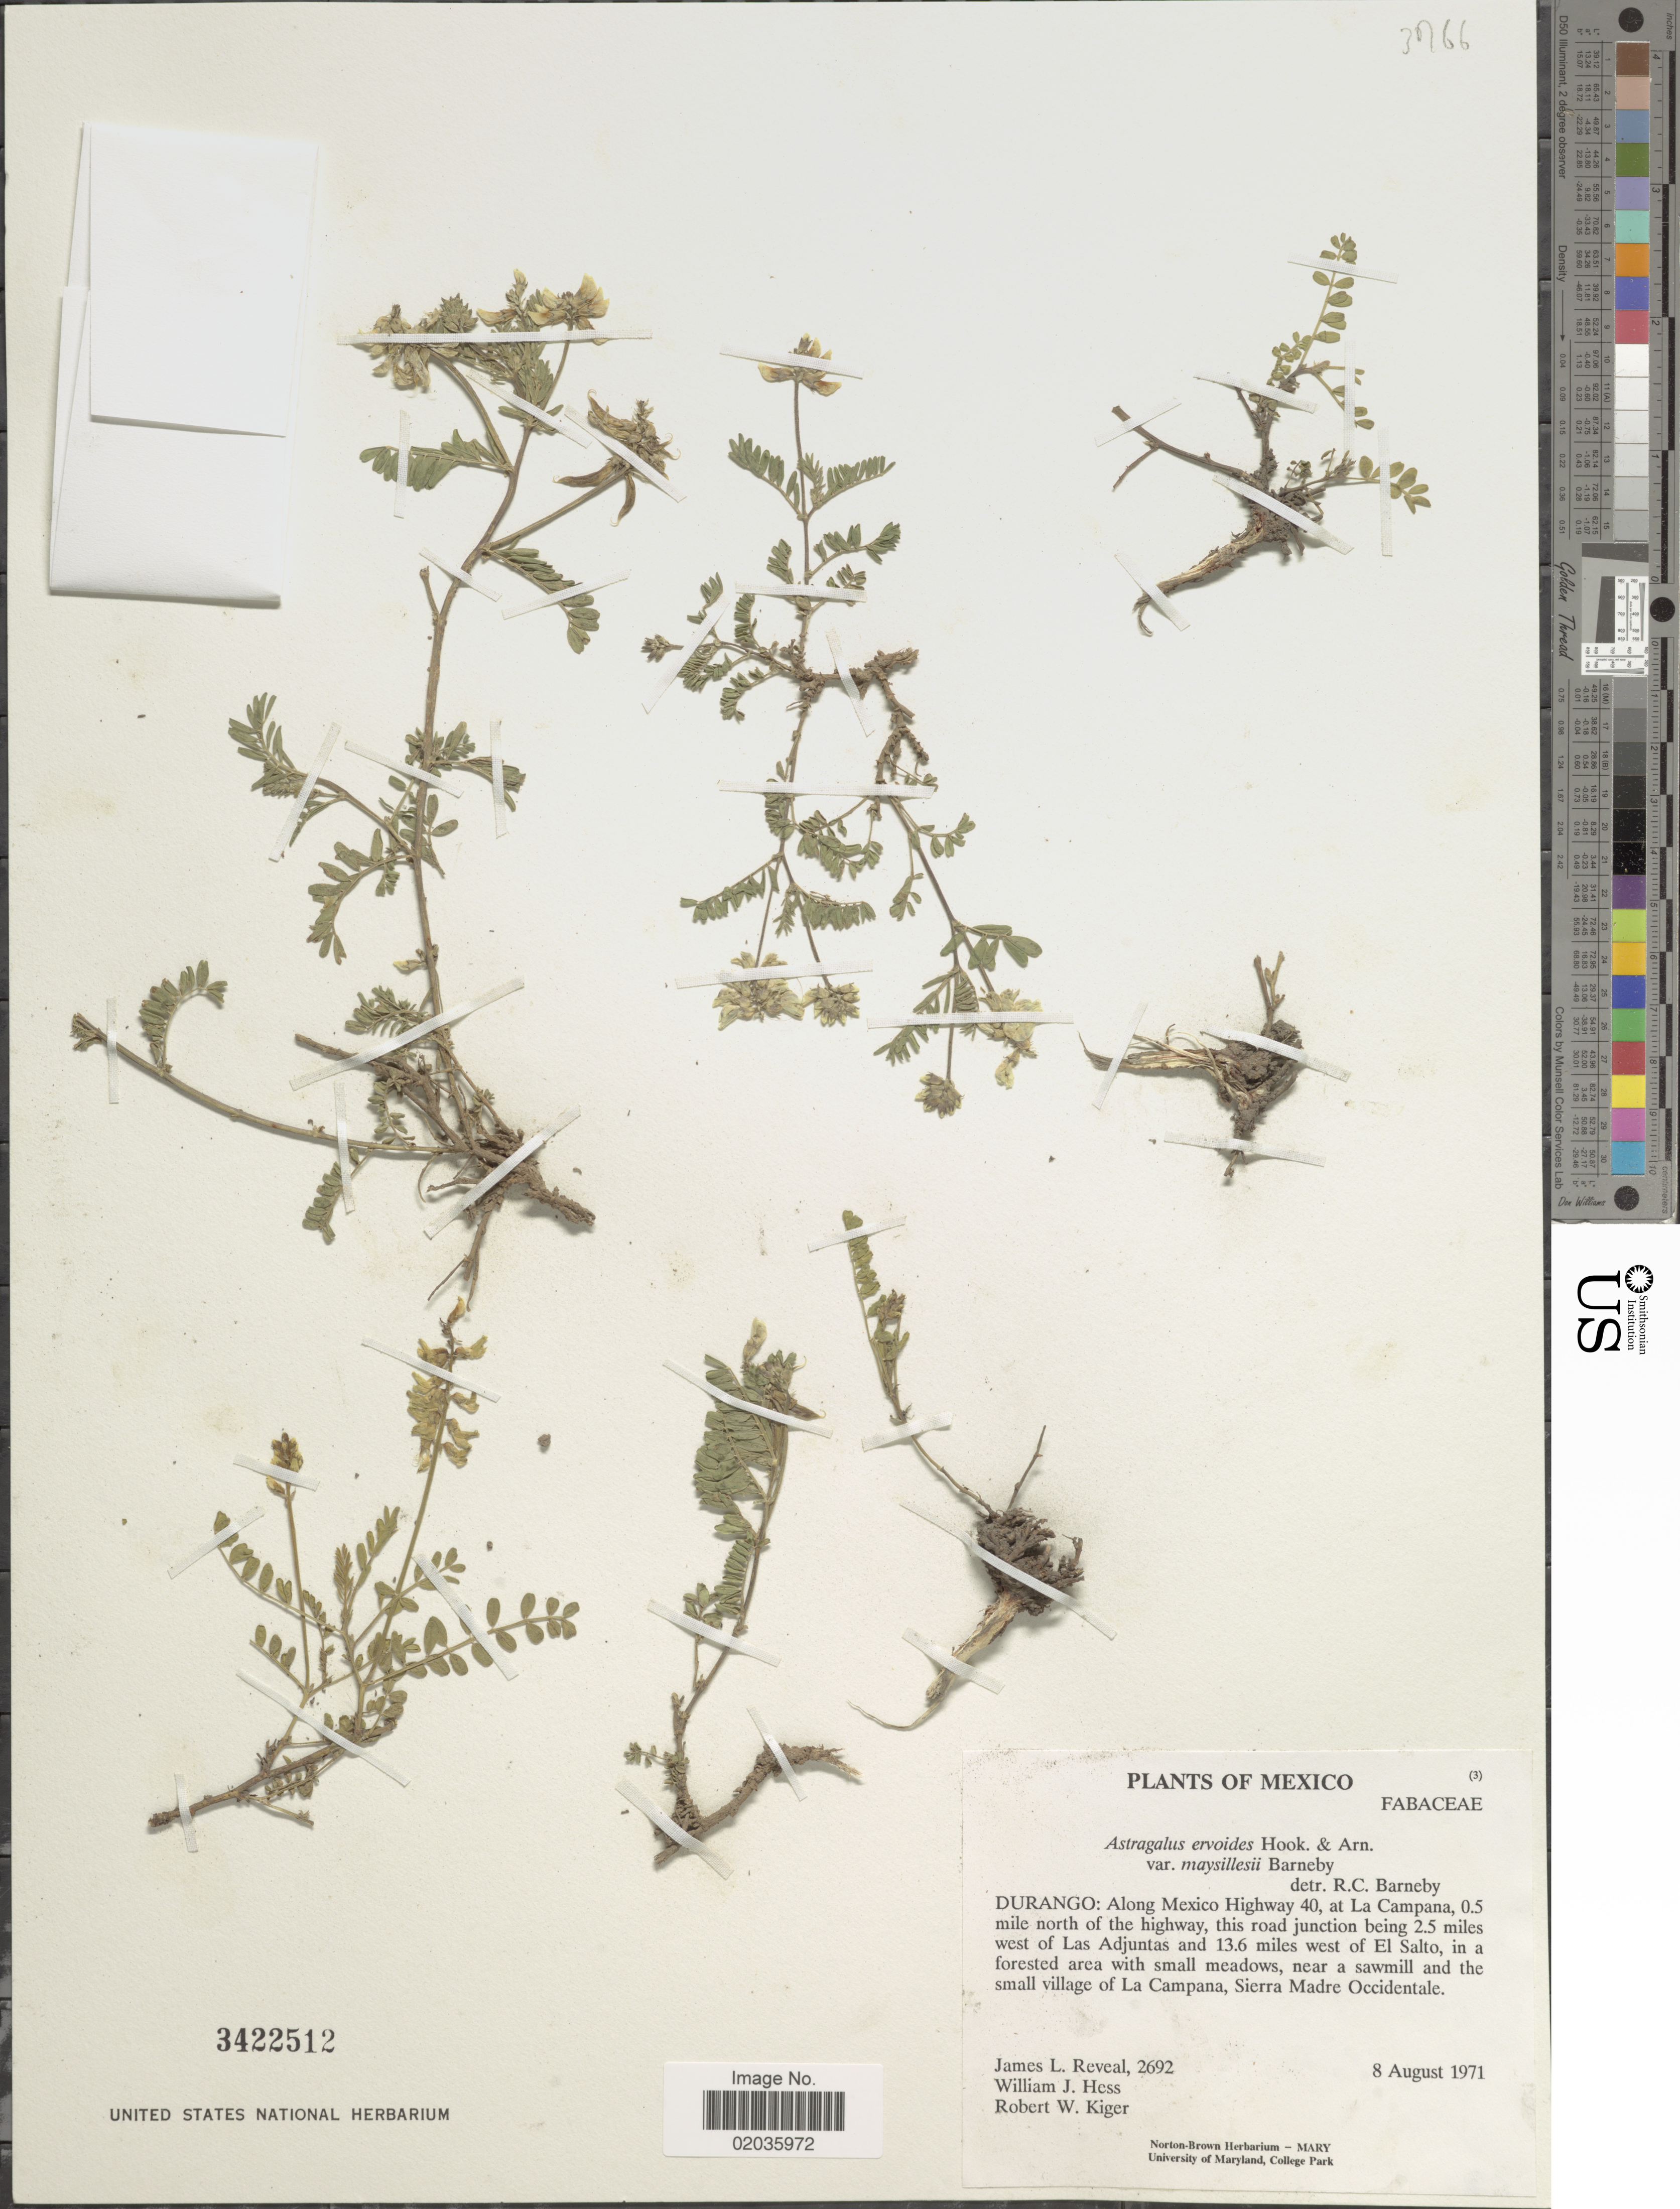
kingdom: Plantae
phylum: Tracheophyta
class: Magnoliopsida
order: Fabales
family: Fabaceae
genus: Astragalus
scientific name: Astragalus ervoides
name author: Turcz.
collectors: J. L. Reveal, W. Hess & R. Kiger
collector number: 2692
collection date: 1971-08-08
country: Mexico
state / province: Durango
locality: Durago: Along Mexico Highway 40, at La Campana, 0.5 miles north of the highway, this road junction being 2.5 miles west of Las Adjuntas and 13.6 miles west of El Salto, in a forested area with small meadows, near a sawmill and the small village of La Campana, Sierra Madre Occidentale.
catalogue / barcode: US 3422512